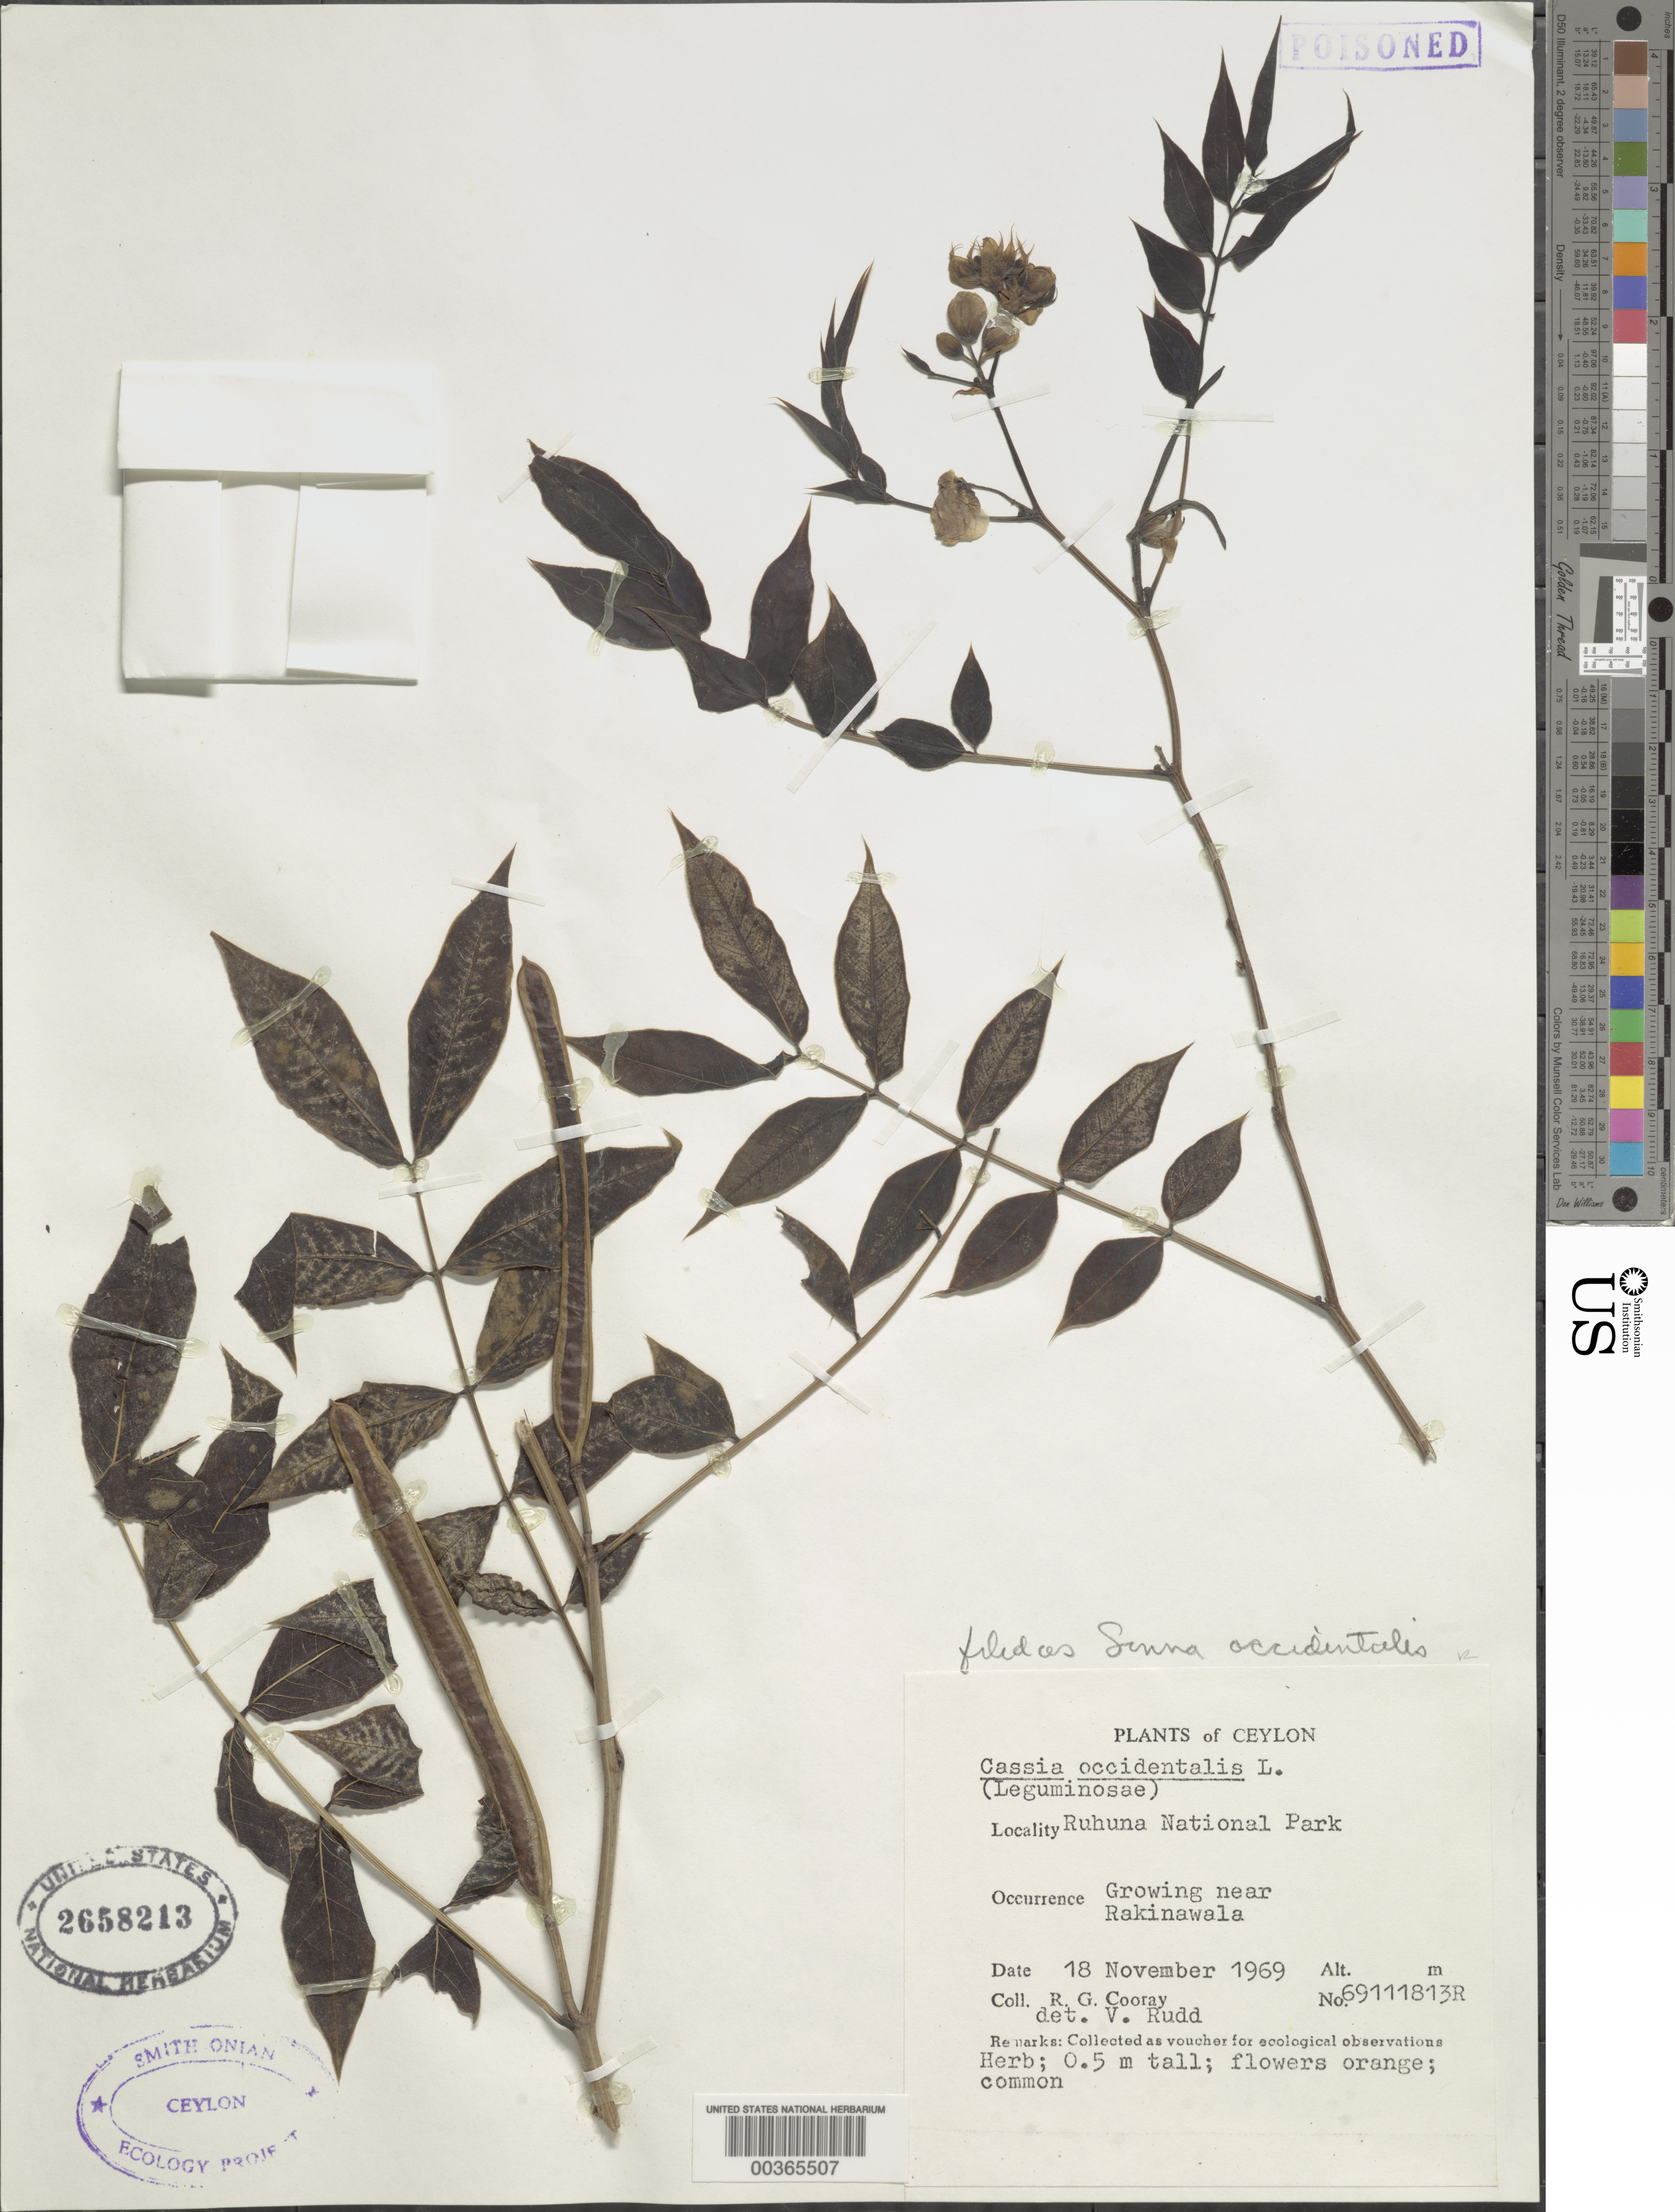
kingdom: Plantae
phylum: Tracheophyta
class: Magnoliopsida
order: Fabales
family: Fabaceae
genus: Senna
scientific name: Senna occidentalis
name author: (L.) Link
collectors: R. Cooray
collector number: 69111813r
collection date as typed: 18 Nov 1969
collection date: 1969-11-18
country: Sri Lanka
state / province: Southern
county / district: Hambantota Dist.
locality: Ruhuna nat'l park, near rakinawala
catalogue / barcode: US 2658213